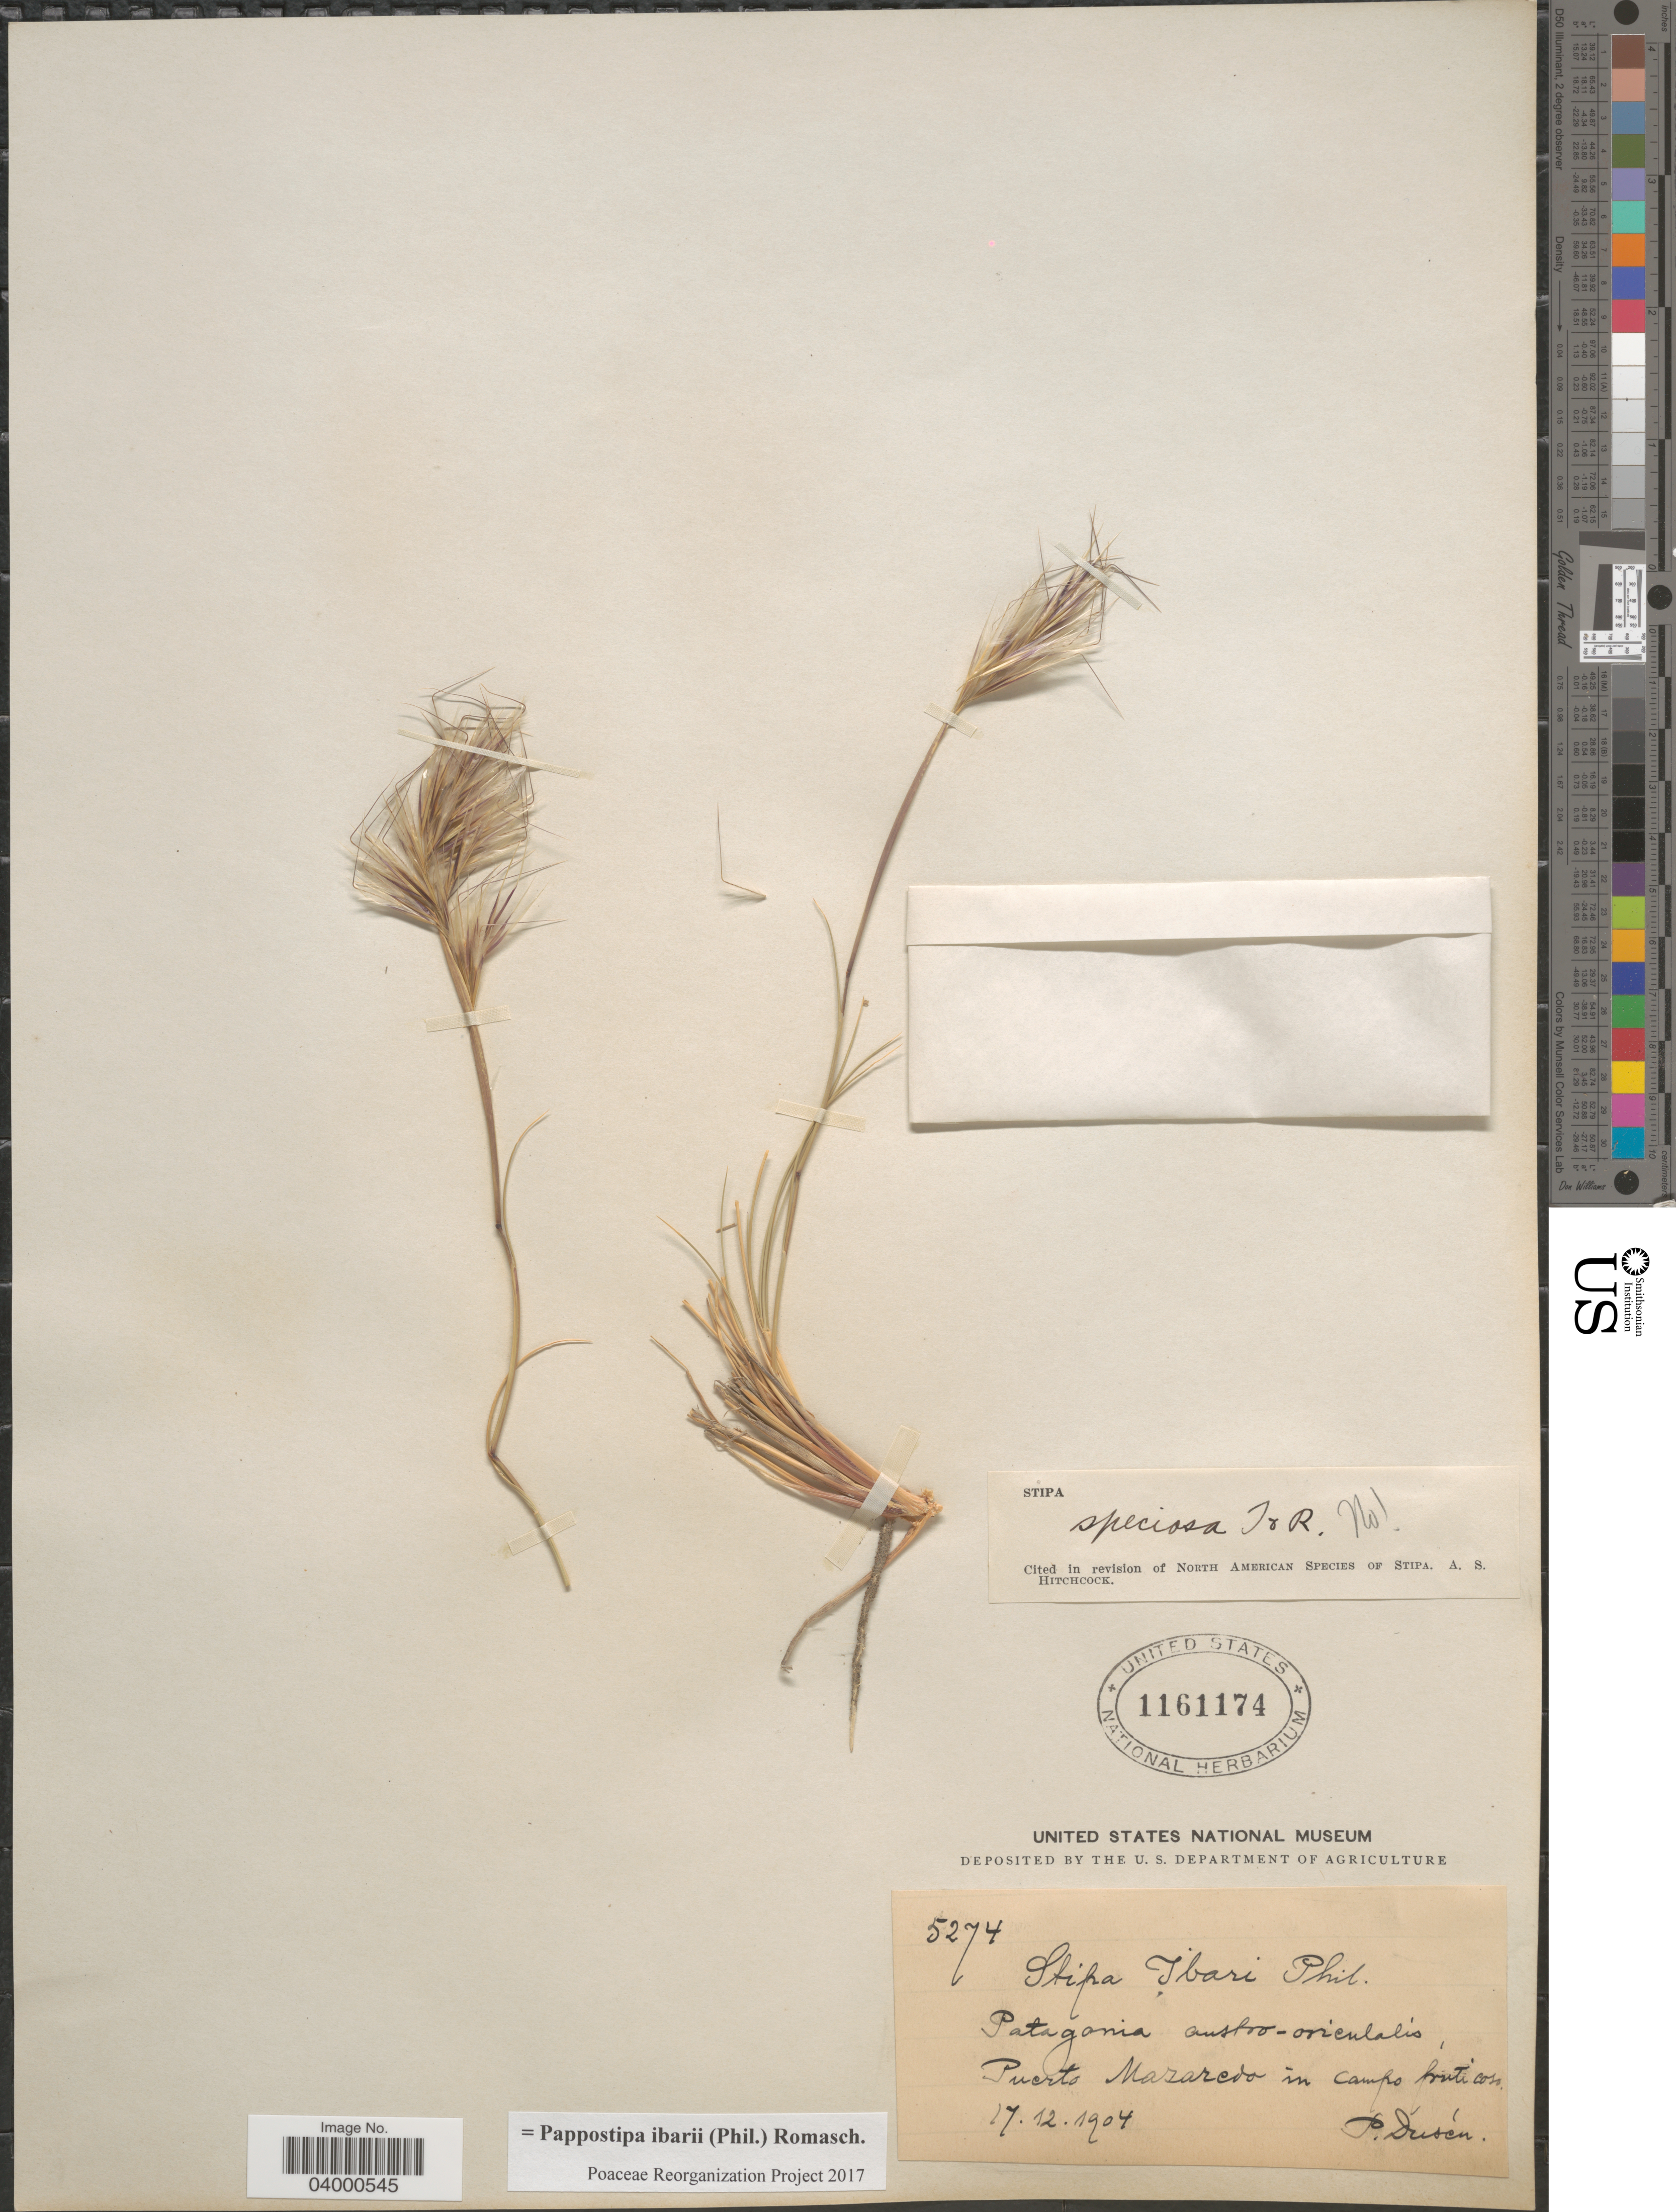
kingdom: Plantae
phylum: Tracheophyta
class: Liliopsida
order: Poales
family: Poaceae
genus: Pappostipa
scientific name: Pappostipa ibarii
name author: (Phil.) Romasch.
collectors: P. Dusén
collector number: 5274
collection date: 1904-12-17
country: Argentina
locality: Patagonia austro-orientalis. Puerto Mazaredo in campo fruticos.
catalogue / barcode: US 1161174